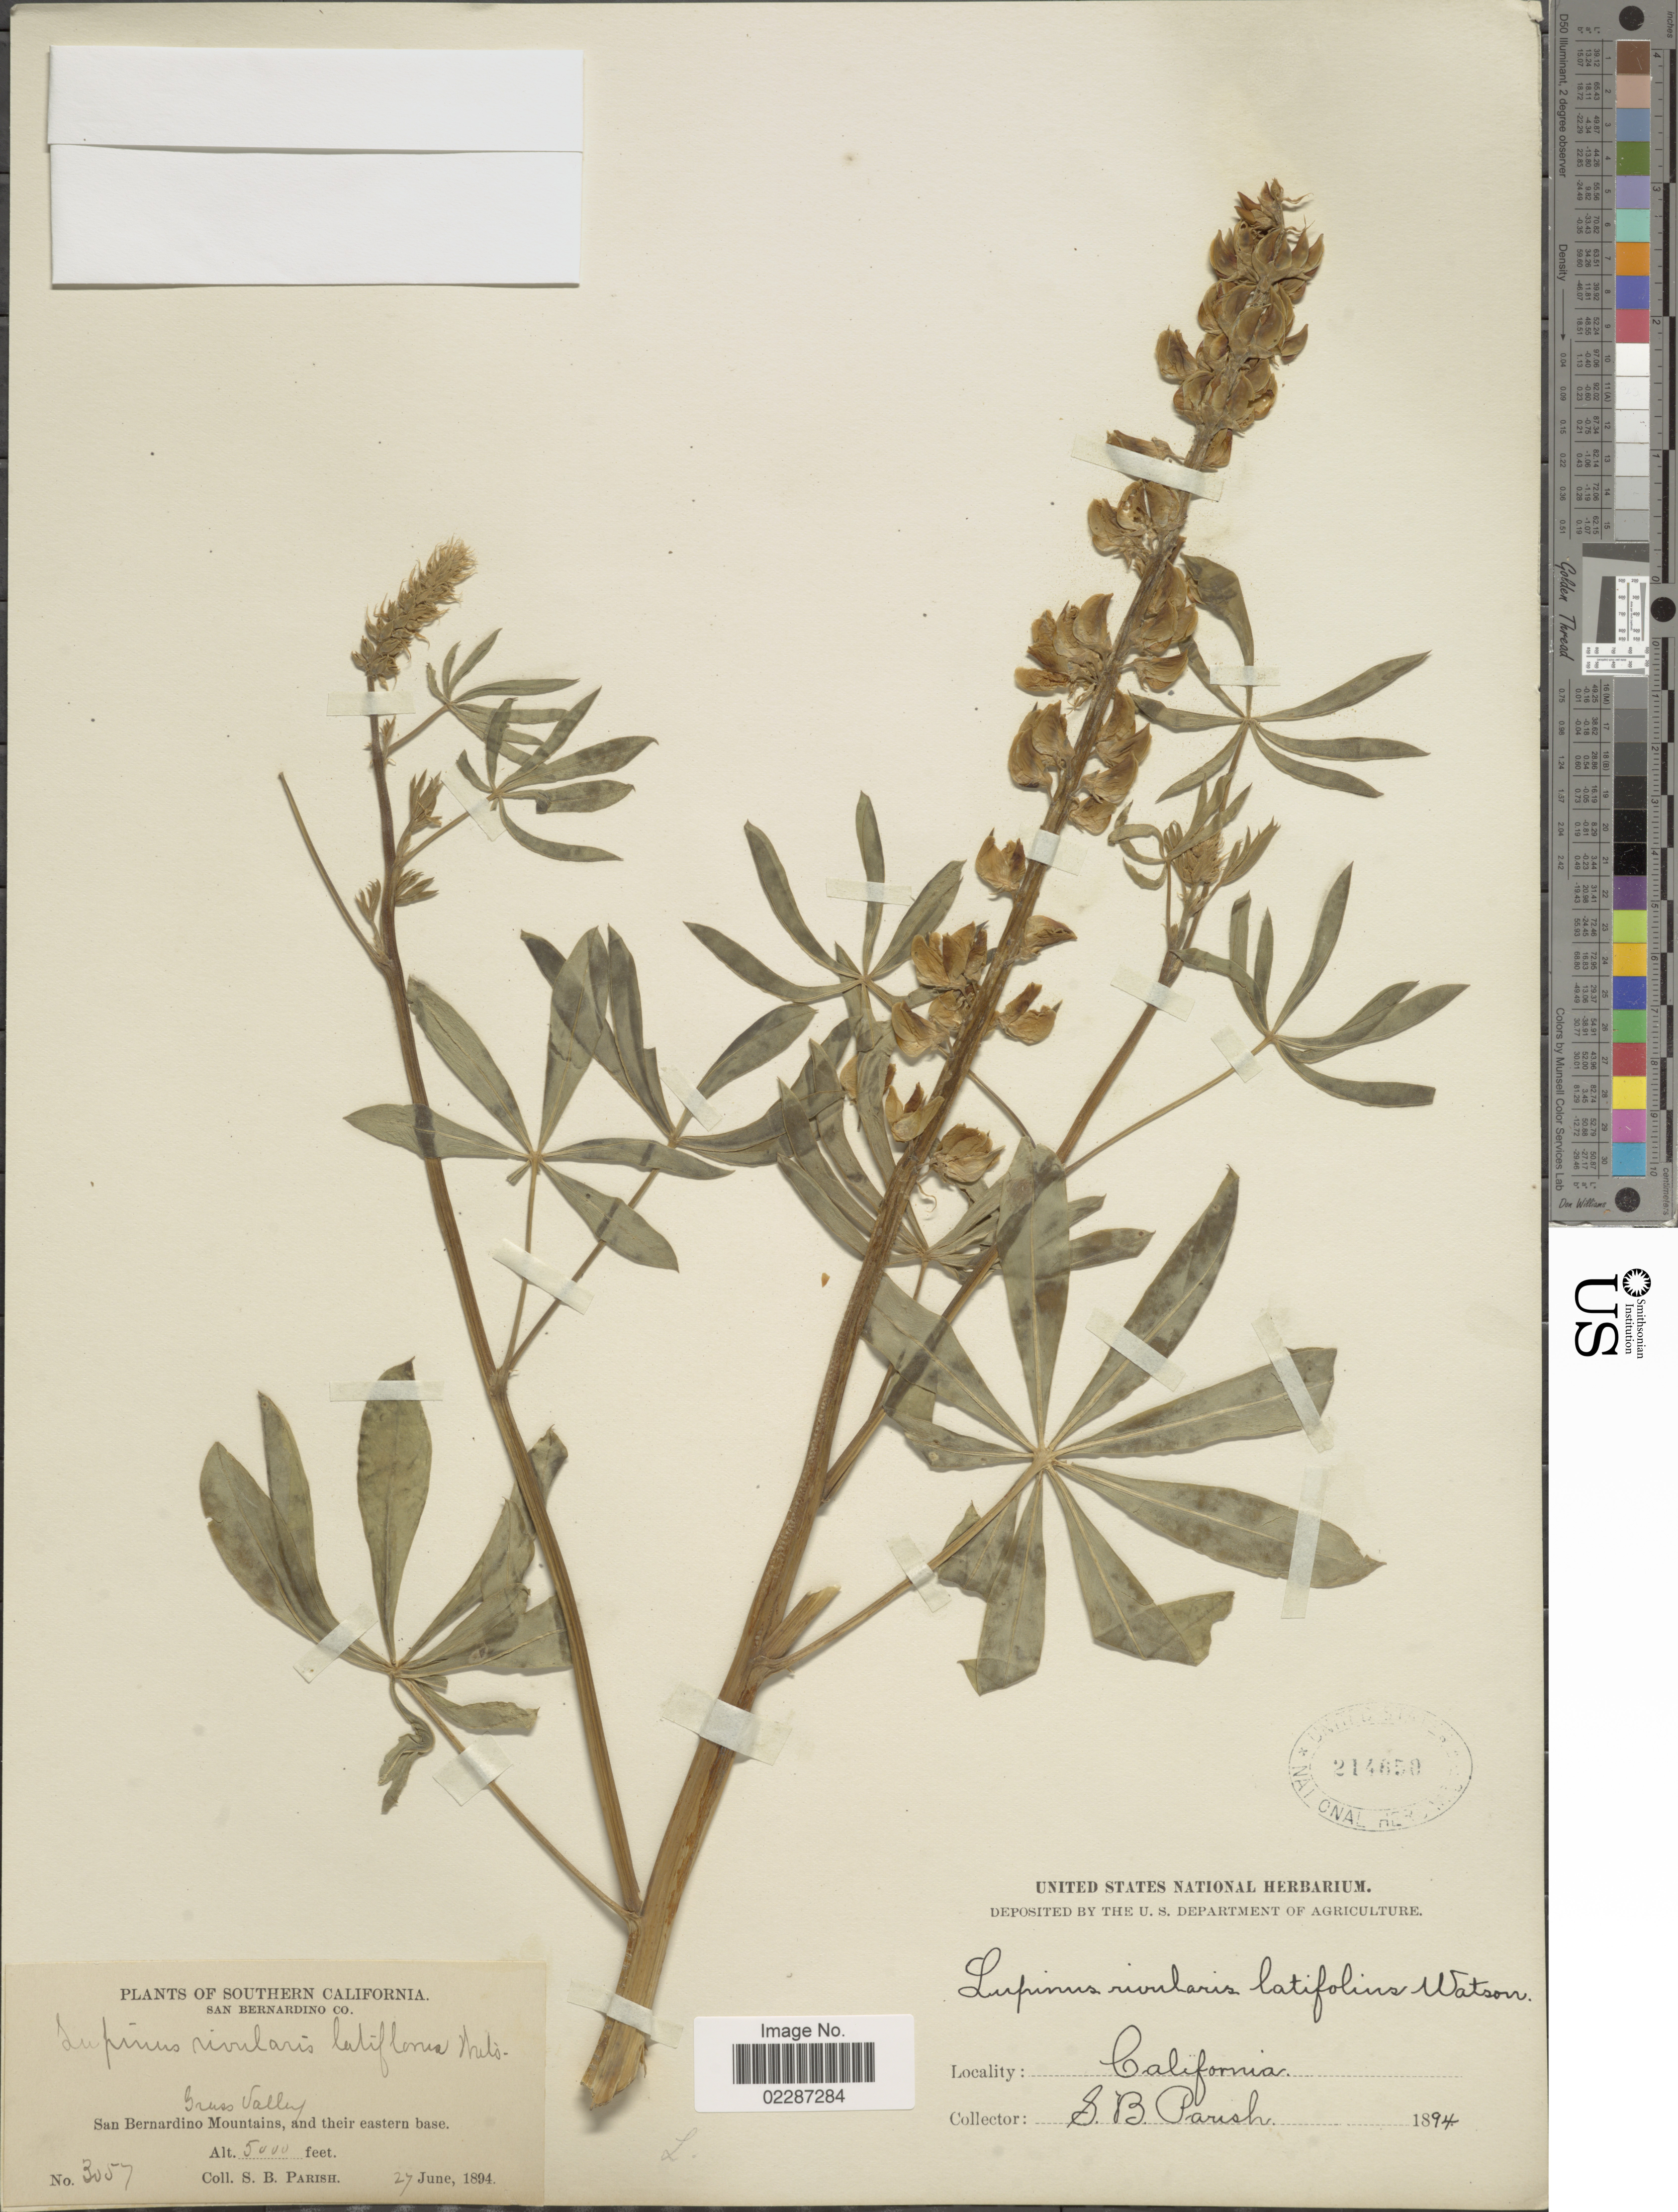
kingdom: Plantae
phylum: Tracheophyta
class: Magnoliopsida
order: Fabales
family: Fabaceae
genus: Lupinus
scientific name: Lupinus rivularis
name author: Lindl.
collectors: S. B. Parish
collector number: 3057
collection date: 1894-06-27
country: United States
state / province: California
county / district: San Bernardino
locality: Southern California, San Bernardino Co., Grass Valley, San Bernardino Mountains, and their eastern base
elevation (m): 1524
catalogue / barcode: US 214659